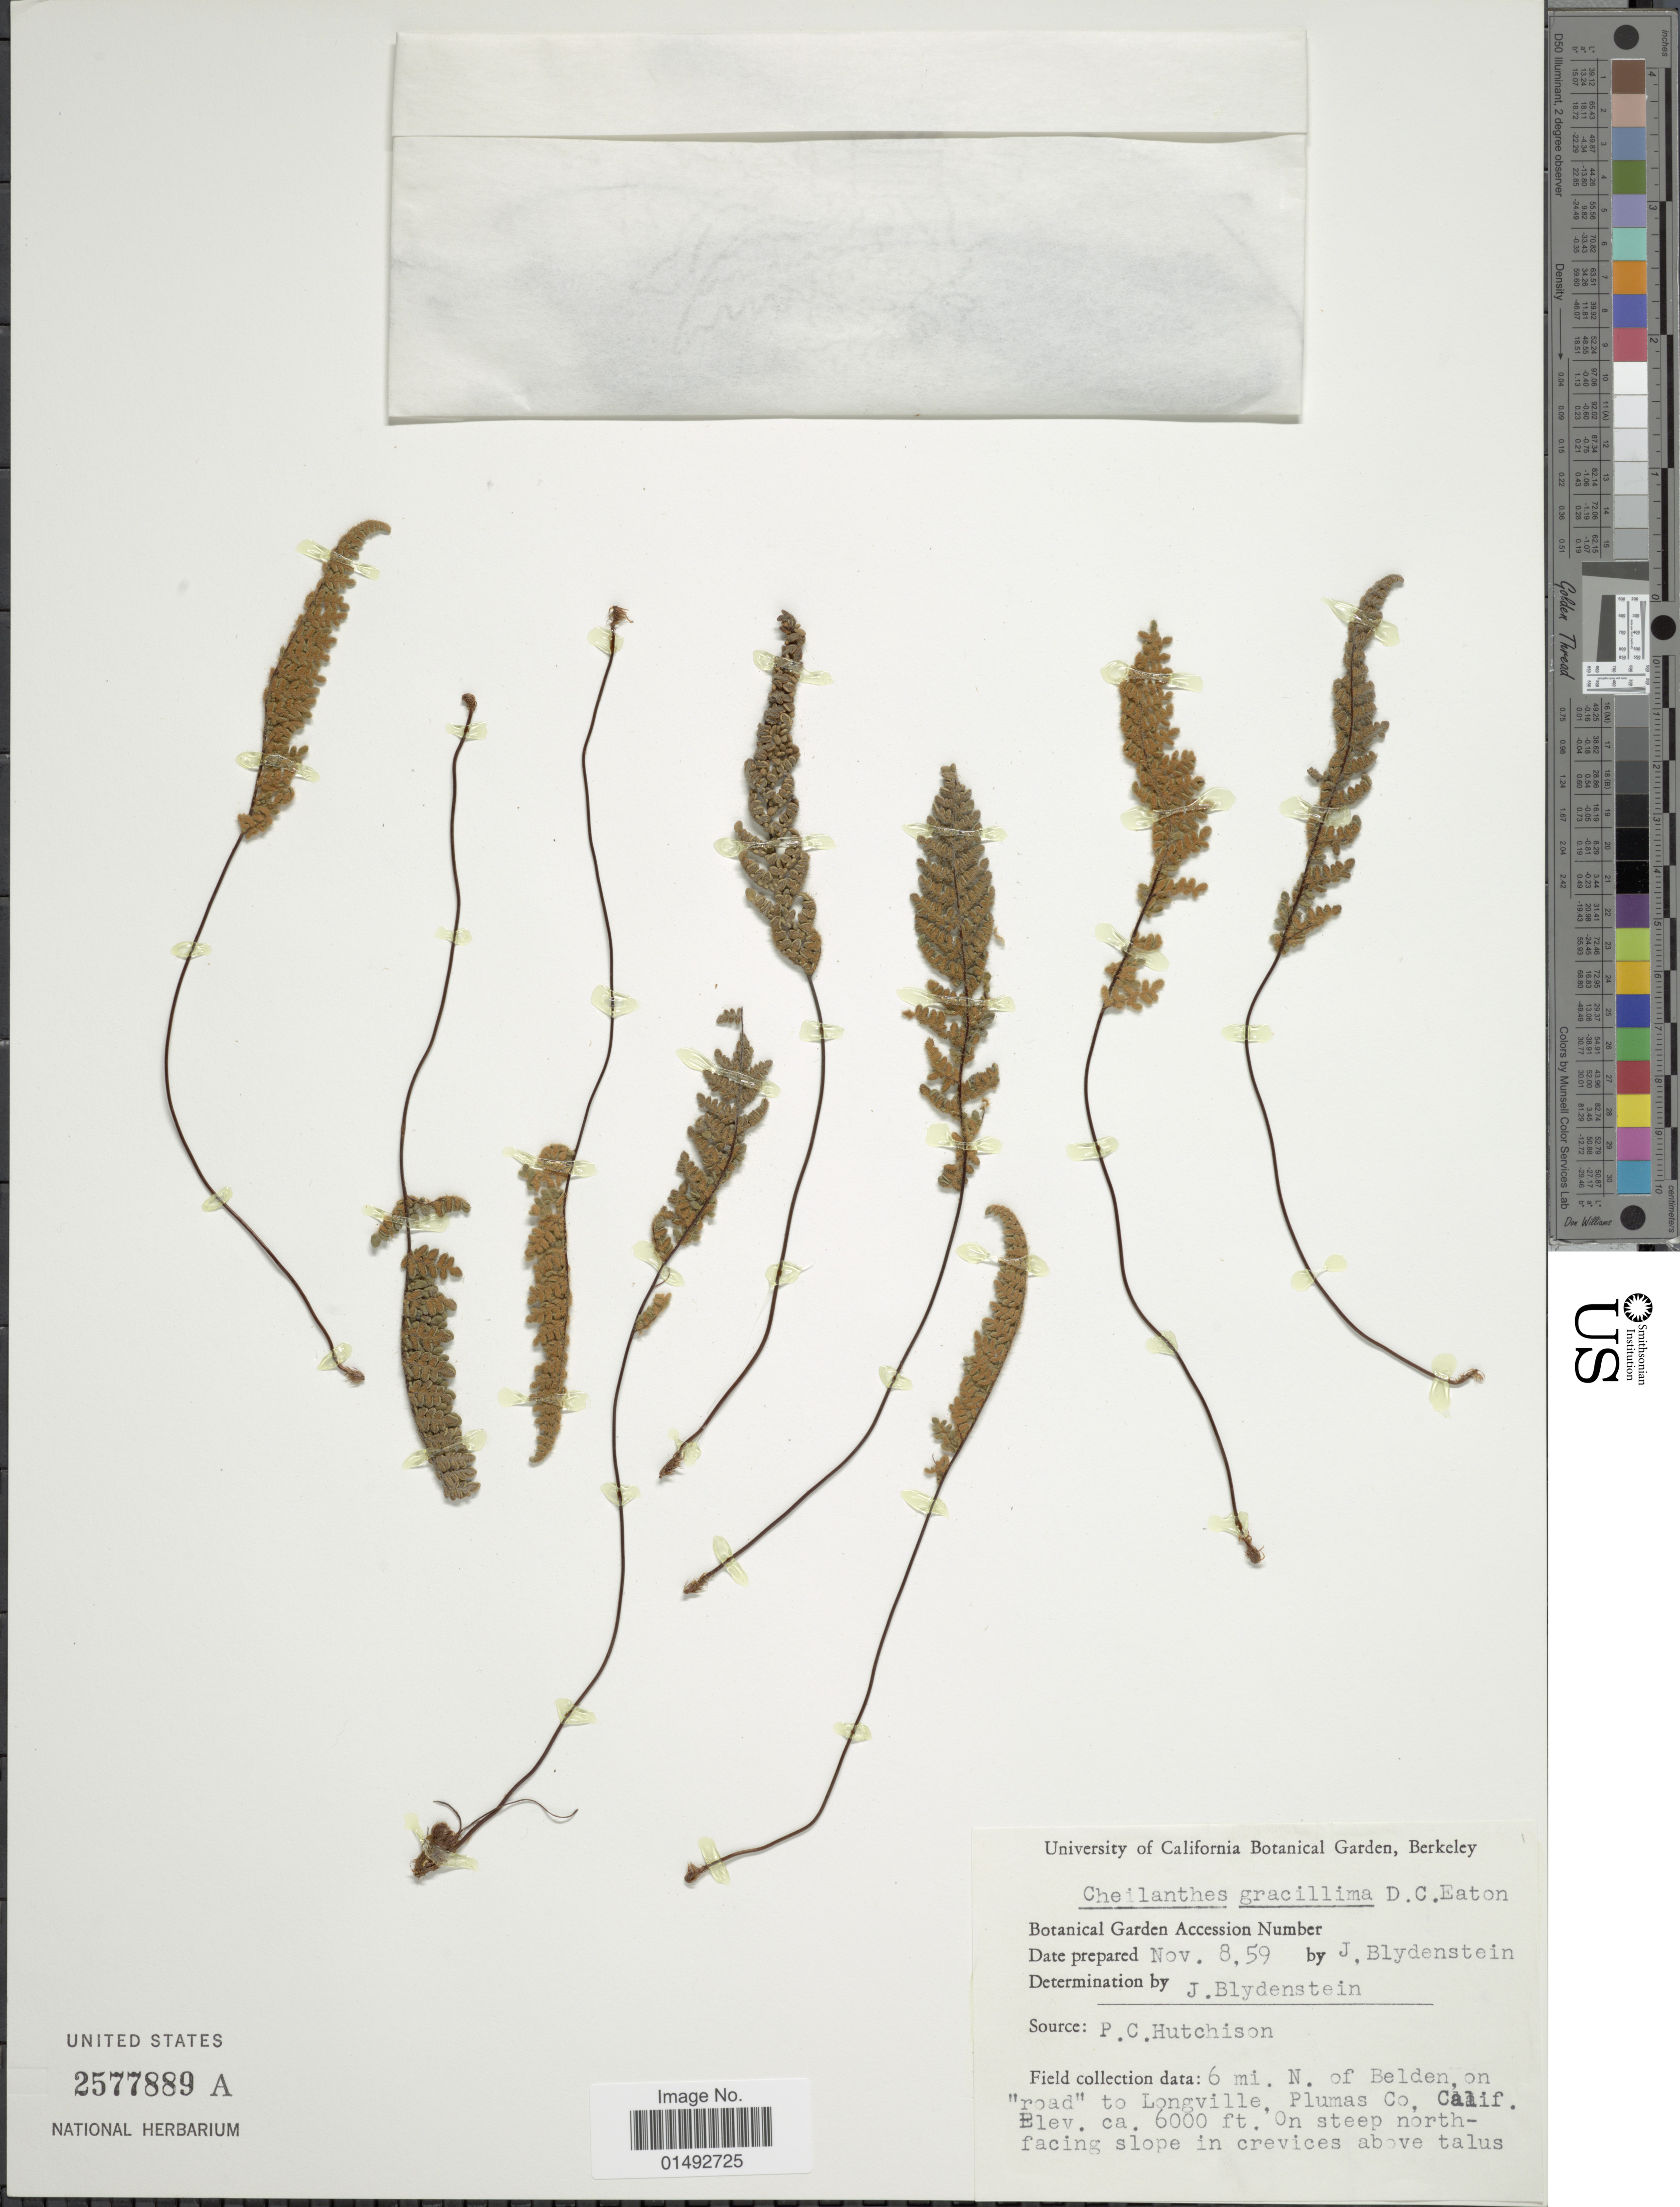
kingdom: Plantae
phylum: Tracheophyta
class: Polypodiopsida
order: Polypodiales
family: Pteridaceae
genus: Myriopteris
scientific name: Myriopteris gracillima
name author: (D.C. Eaton) J. Sm.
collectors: J. Blydenstein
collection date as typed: Transcribed d/m/y: 8/11/59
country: United States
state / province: California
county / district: Alameda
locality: University Botanical Garden, Berkeley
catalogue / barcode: US 2577889A